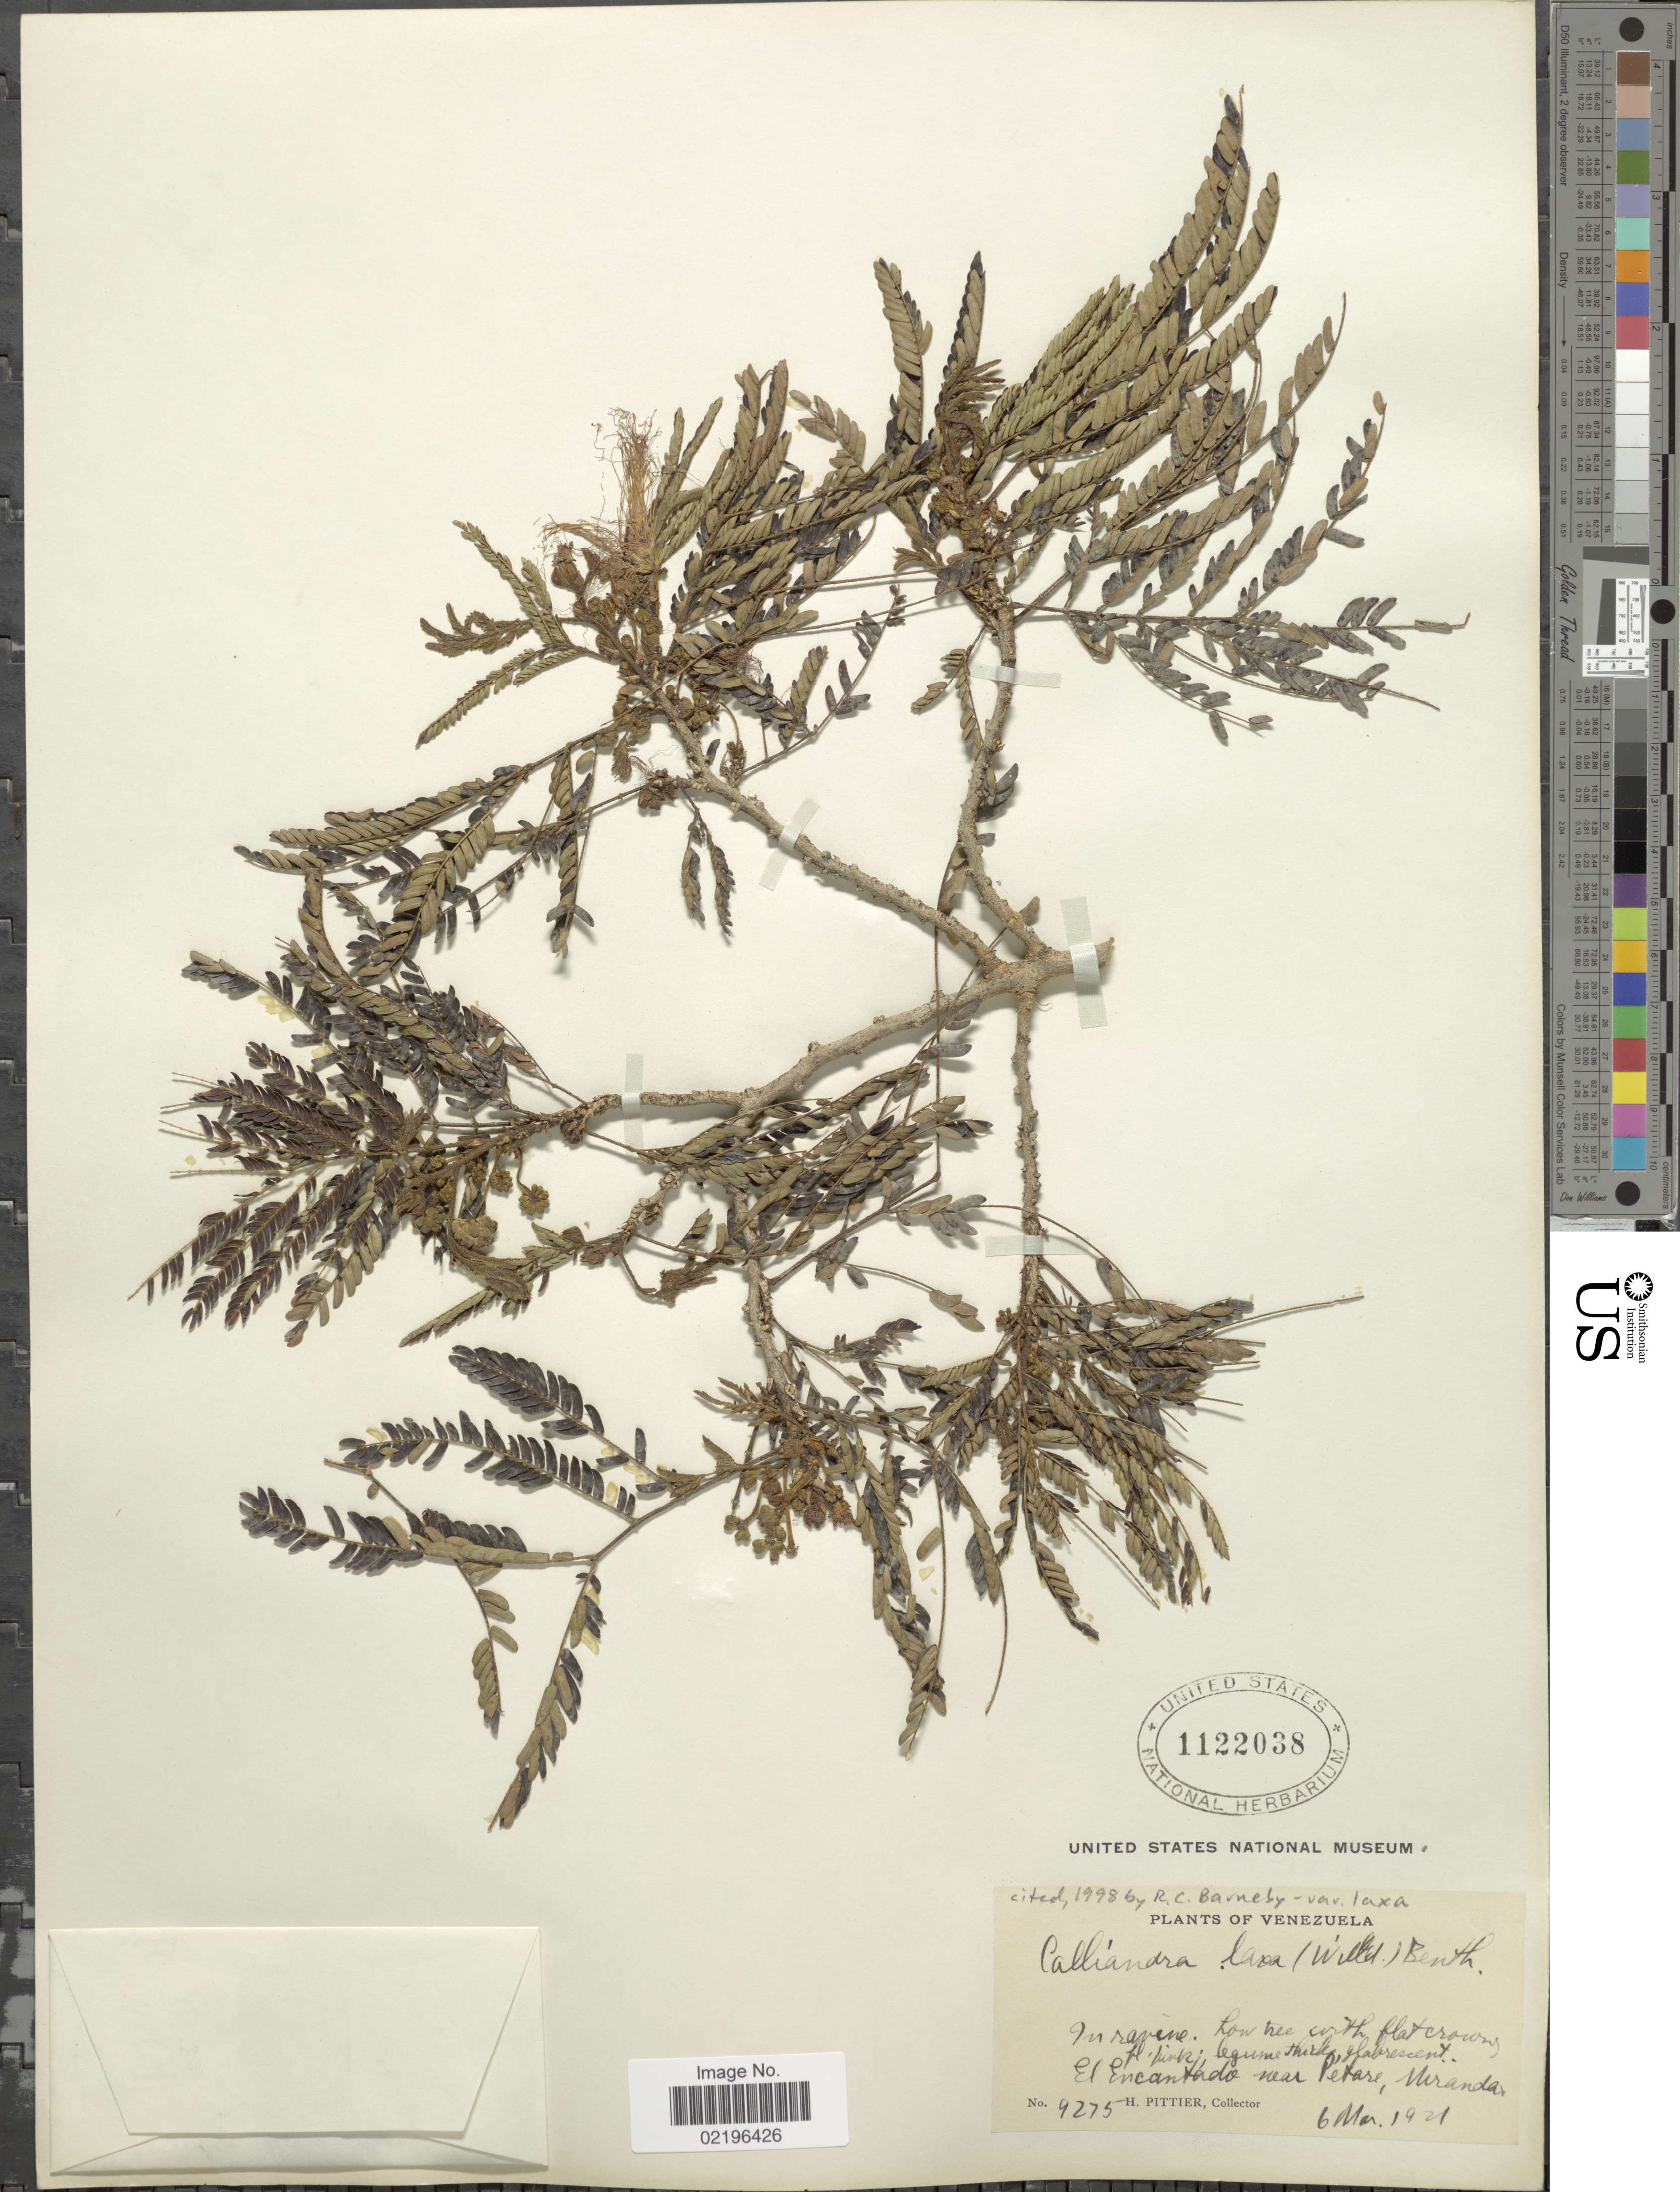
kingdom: Plantae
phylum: Tracheophyta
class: Magnoliopsida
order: Fabales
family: Fabaceae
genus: Calliandra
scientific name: Calliandra laxa var. laxa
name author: (Willd.) Benth.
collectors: H. F. Pittier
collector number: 9275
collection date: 1921-03-06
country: Venezuela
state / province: Miranda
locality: El Encantado near Petare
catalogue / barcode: US 1122038